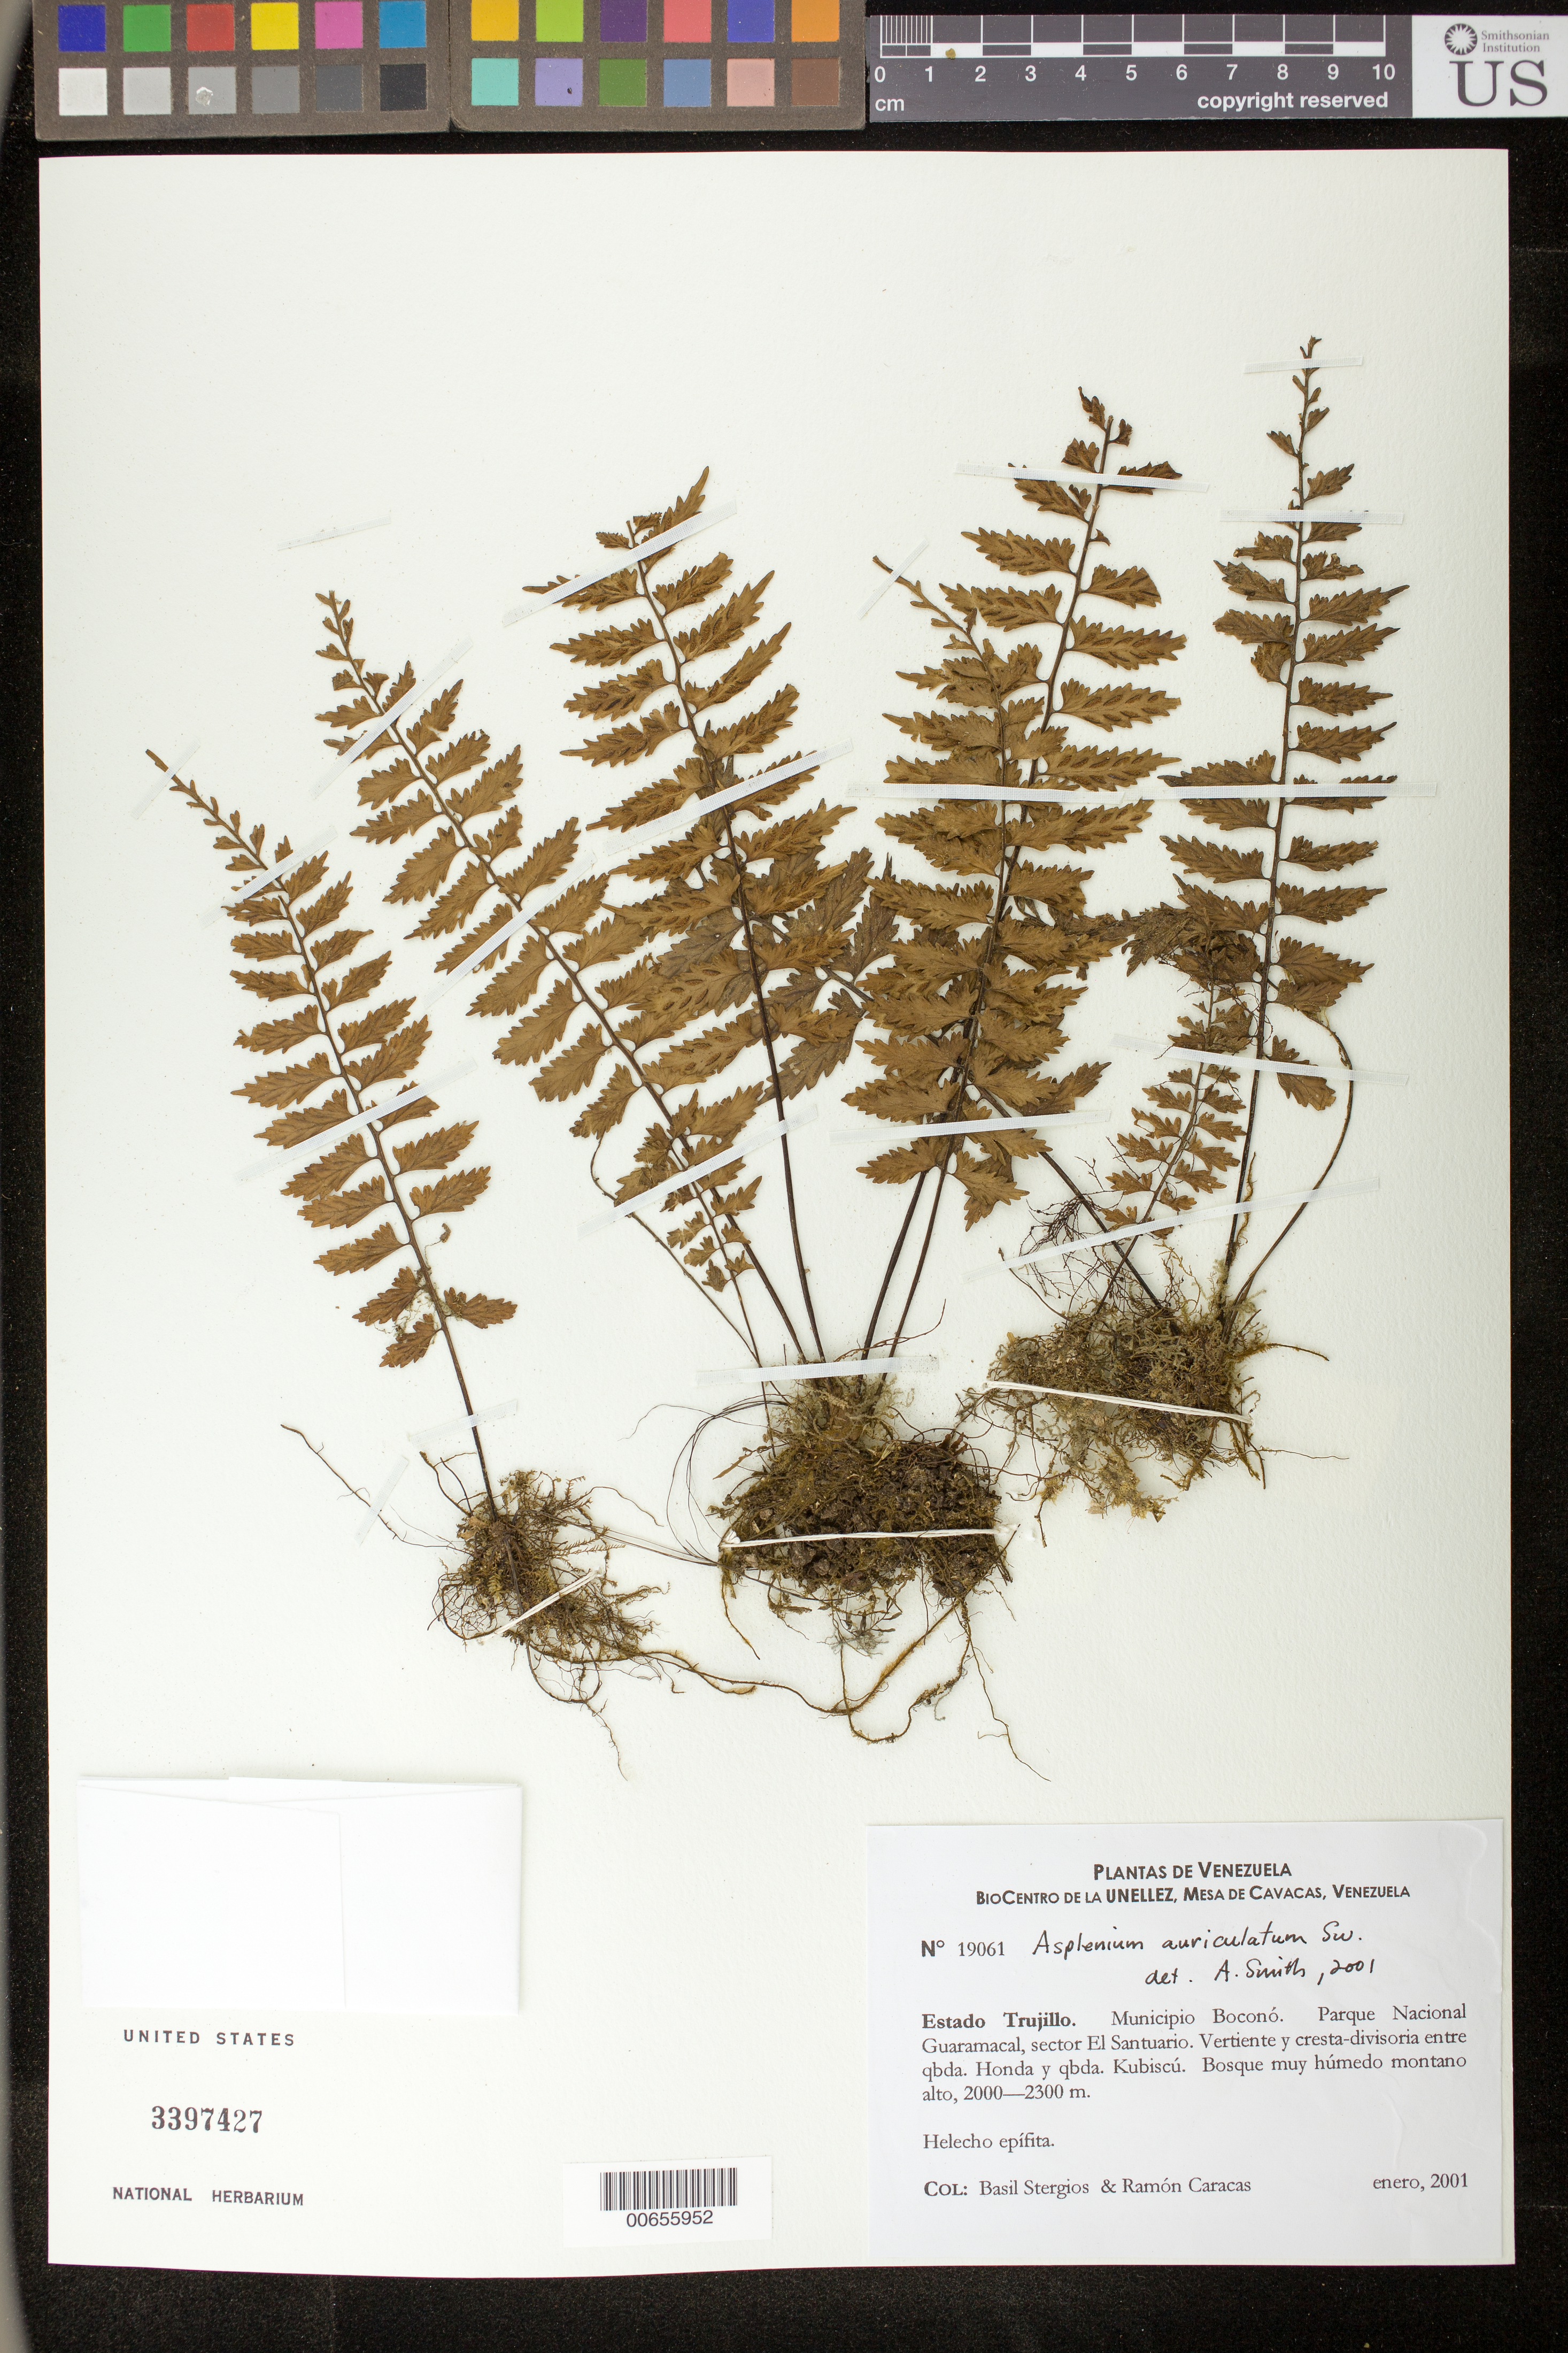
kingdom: Plantae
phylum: Tracheophyta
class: Polypodiopsida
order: Polypodiales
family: Aspleniaceae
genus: Asplenium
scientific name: Asplenium auriculatum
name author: Sw.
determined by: Smith, Alan R., (UC)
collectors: B. G. Stergios & R. Caracas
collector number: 19061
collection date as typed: Jan 2001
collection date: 2001-01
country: Venezuela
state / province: Trujillo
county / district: Boconó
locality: Parque Nacional Guaramacal, sector El Santuario, vertiente y cresta-divisoria entre Quebrada Honda y Quebrada Kubiscú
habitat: Bosque muy húmedo montano alto.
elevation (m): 2000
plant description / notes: PORT, UC, US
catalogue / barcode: US 3397427